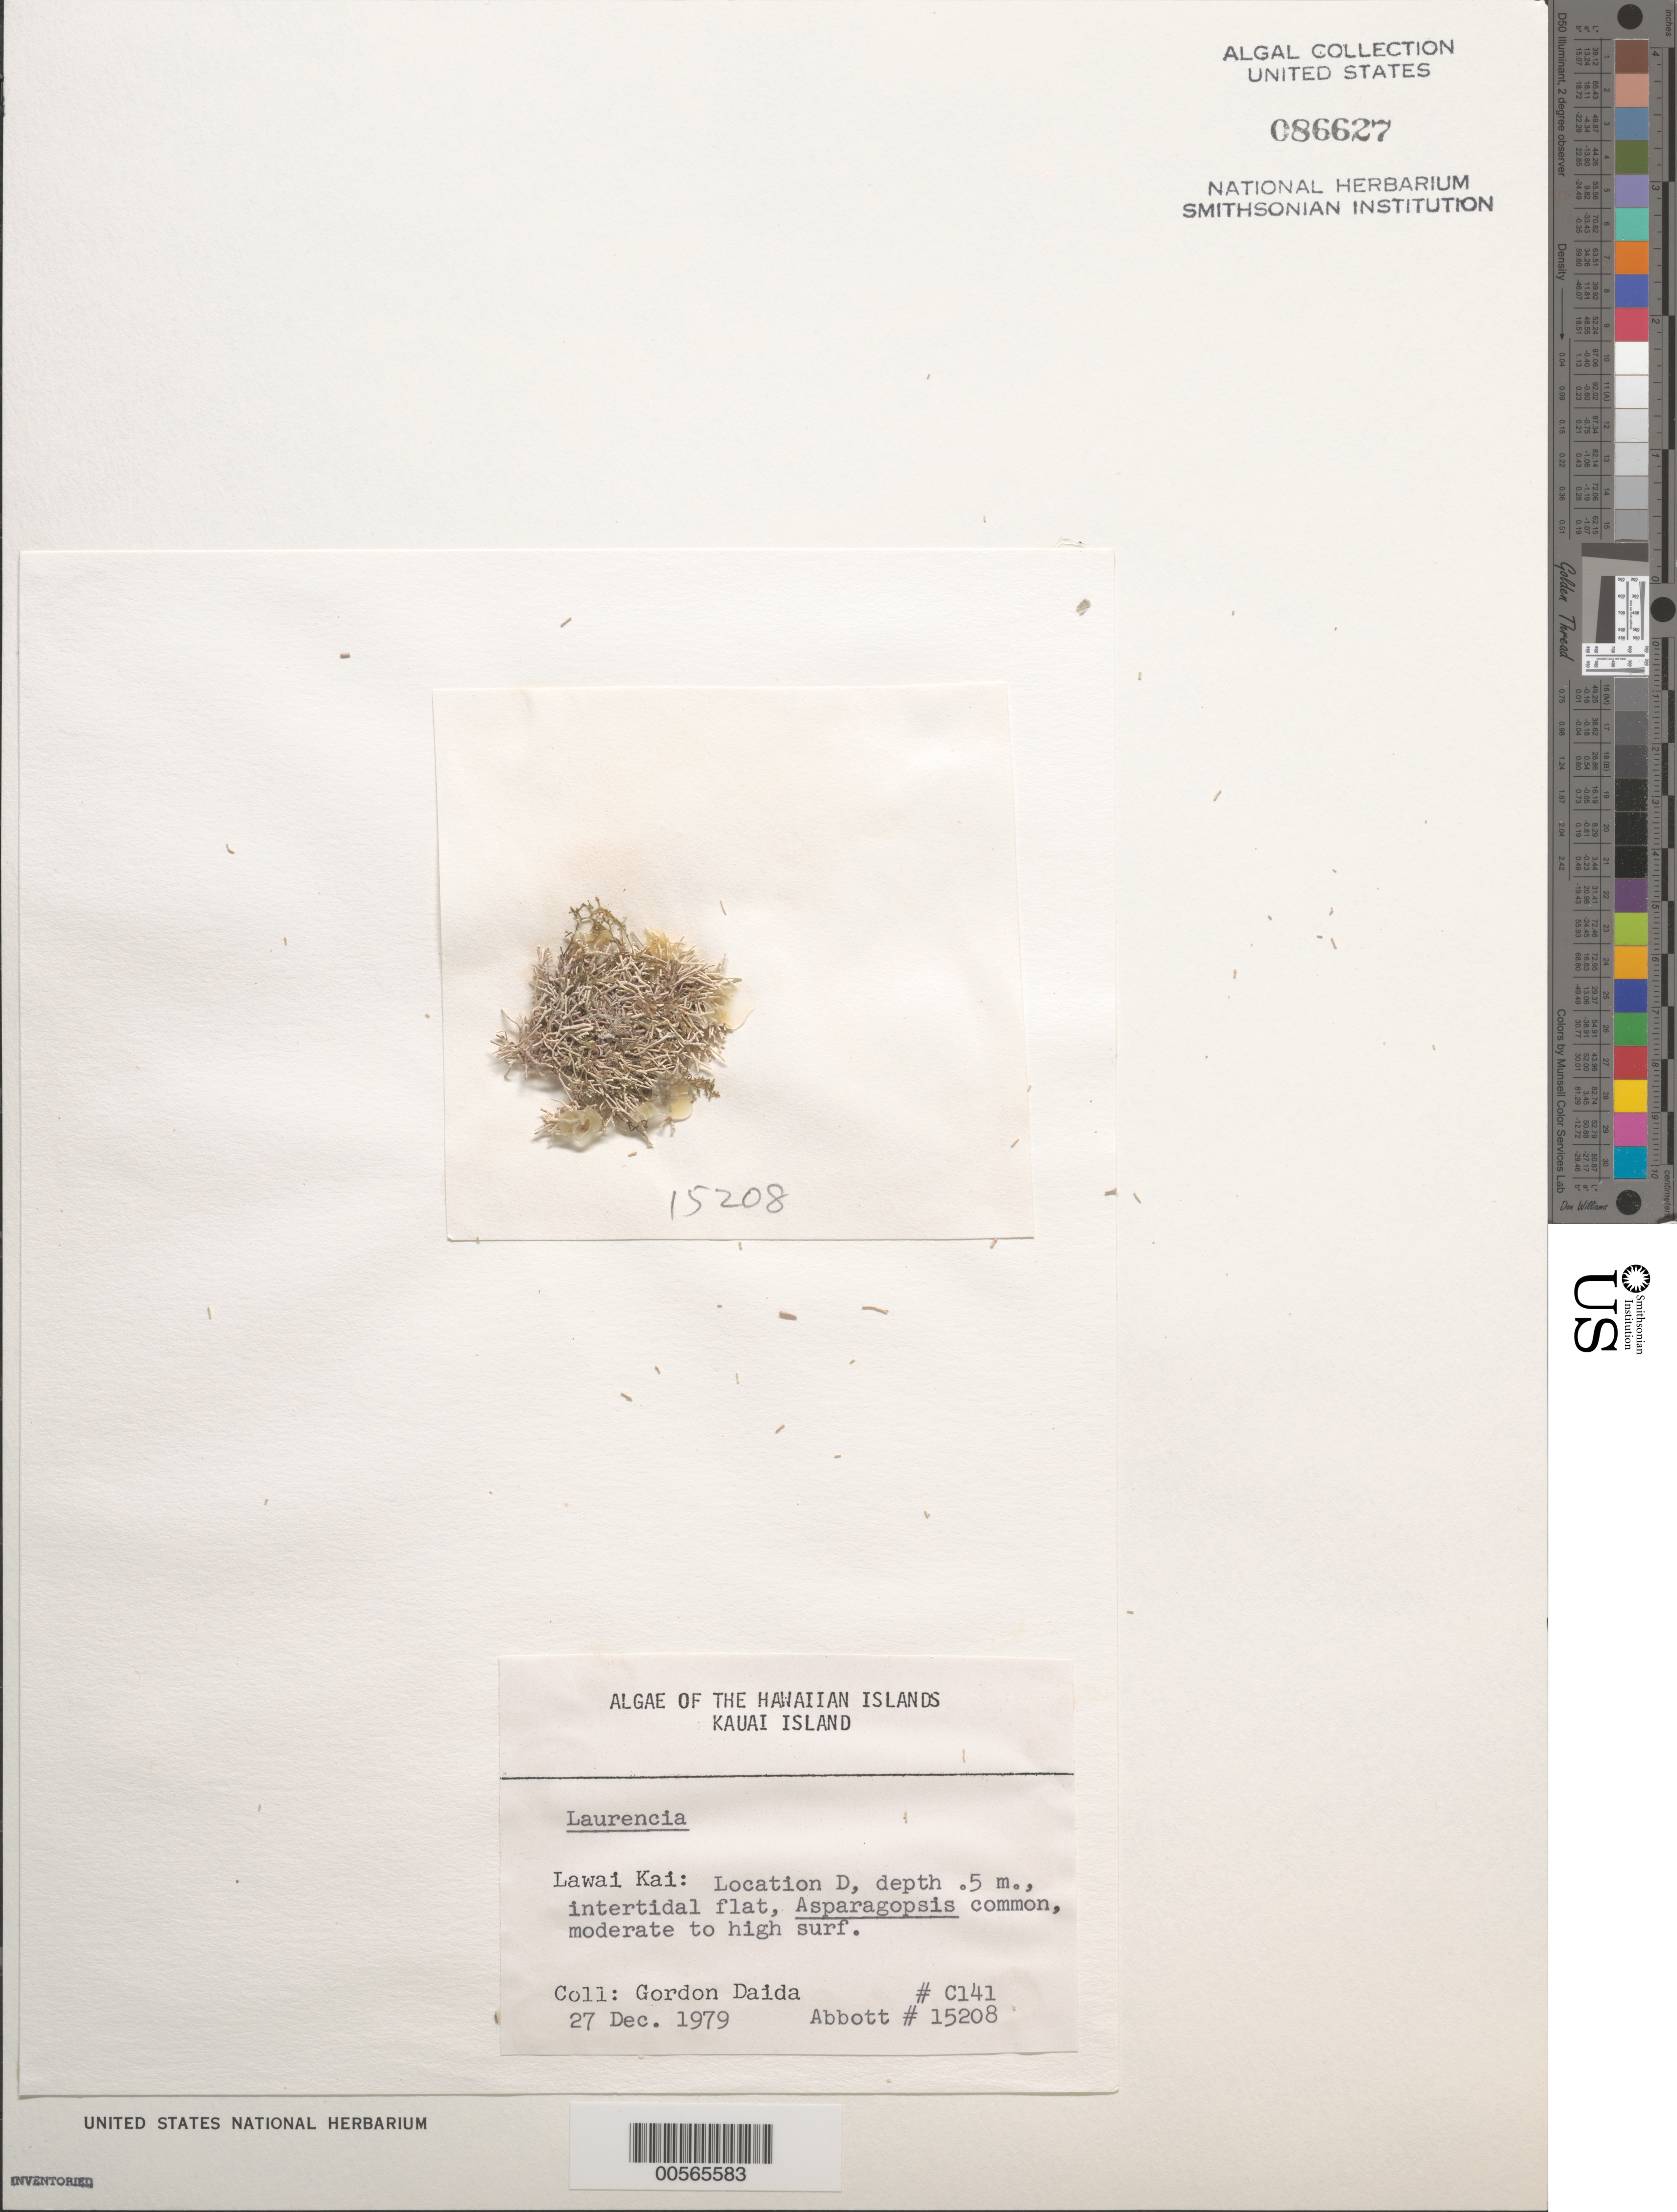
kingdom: Plantae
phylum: Rhodophyta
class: Florideophyceae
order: Ceramiales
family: Rhodomelaceae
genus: Laurencia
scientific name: Laurencia sp.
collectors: G. Daida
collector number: C141 & IAA 15208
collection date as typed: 27 Dec 1979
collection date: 1979-12-27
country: United States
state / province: Hawaii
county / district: Kauai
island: Kaua'i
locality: Lawai Kai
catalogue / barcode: US 86627